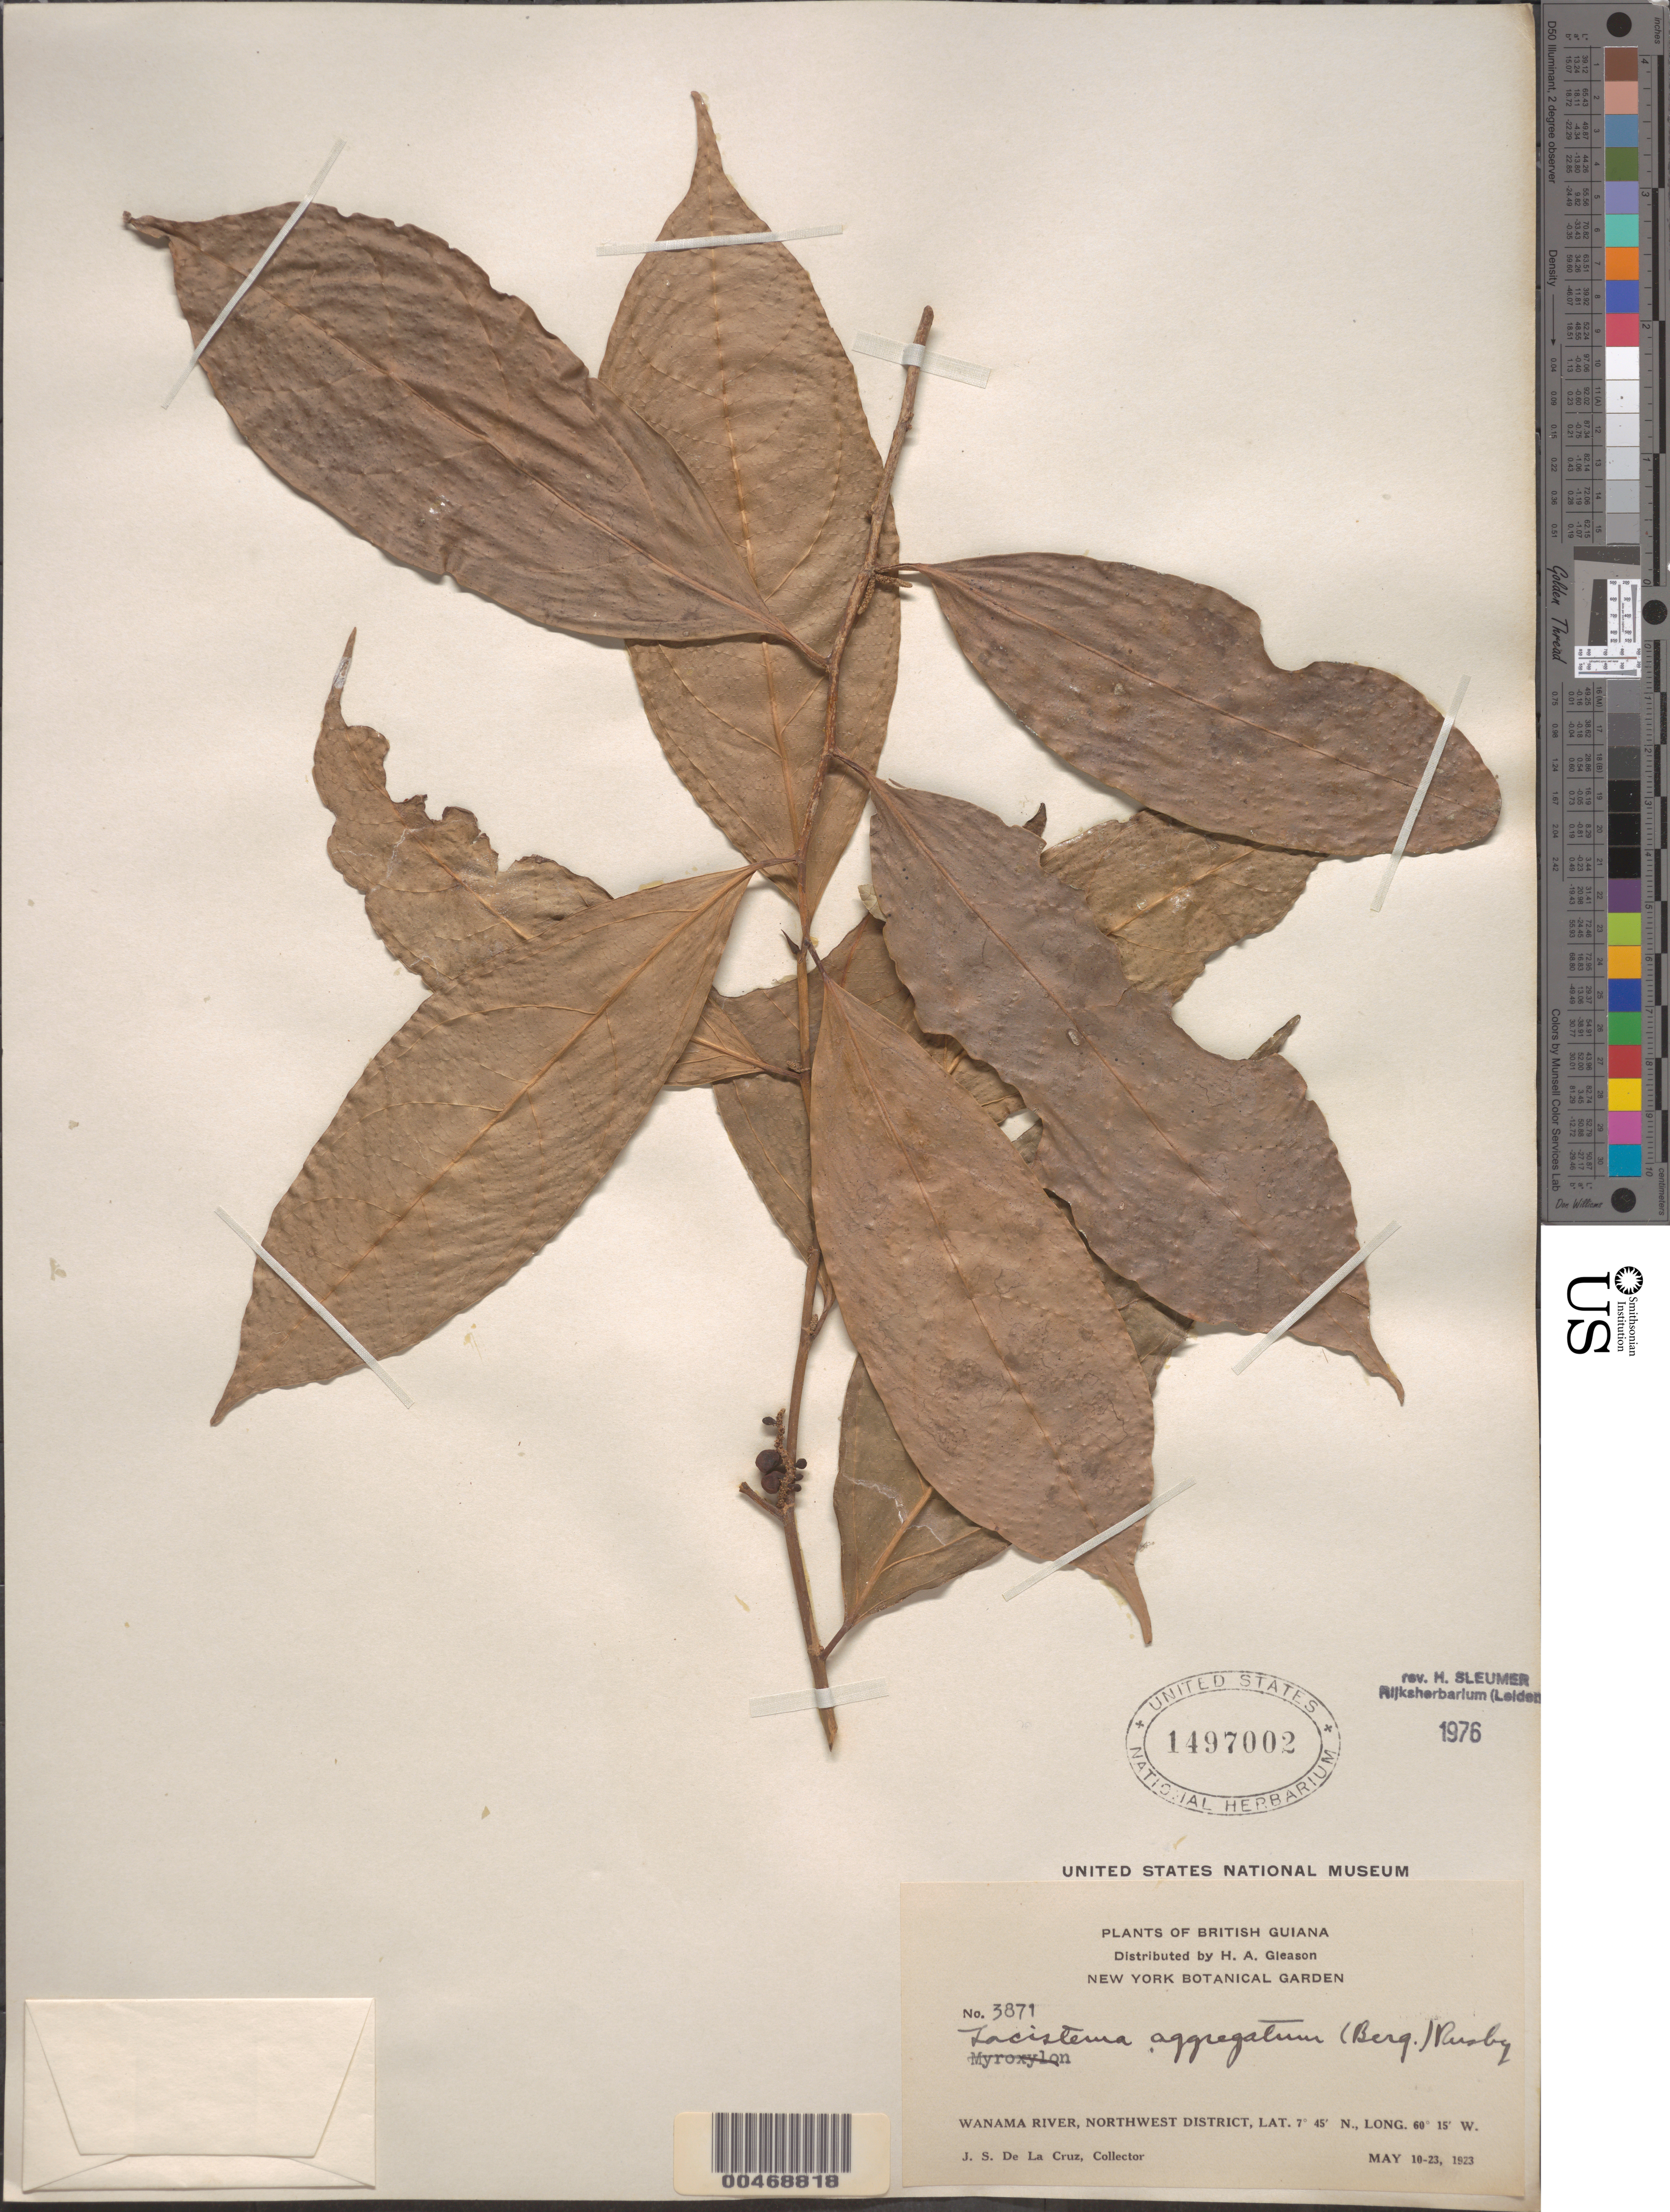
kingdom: Plantae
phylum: Tracheophyta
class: Magnoliopsida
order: Malpighiales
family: Lacistemataceae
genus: Lacistema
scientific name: Lacistema aggregatum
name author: (P.J. Bergius) Rusby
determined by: Sleumer, H. O.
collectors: J. S. de la Cruz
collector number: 3871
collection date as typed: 10-May-23 to 23-May-23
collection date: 1923-05-10/1923-05-23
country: Guyana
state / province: Barima-Waini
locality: Wanama R., NW District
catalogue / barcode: US 1497002